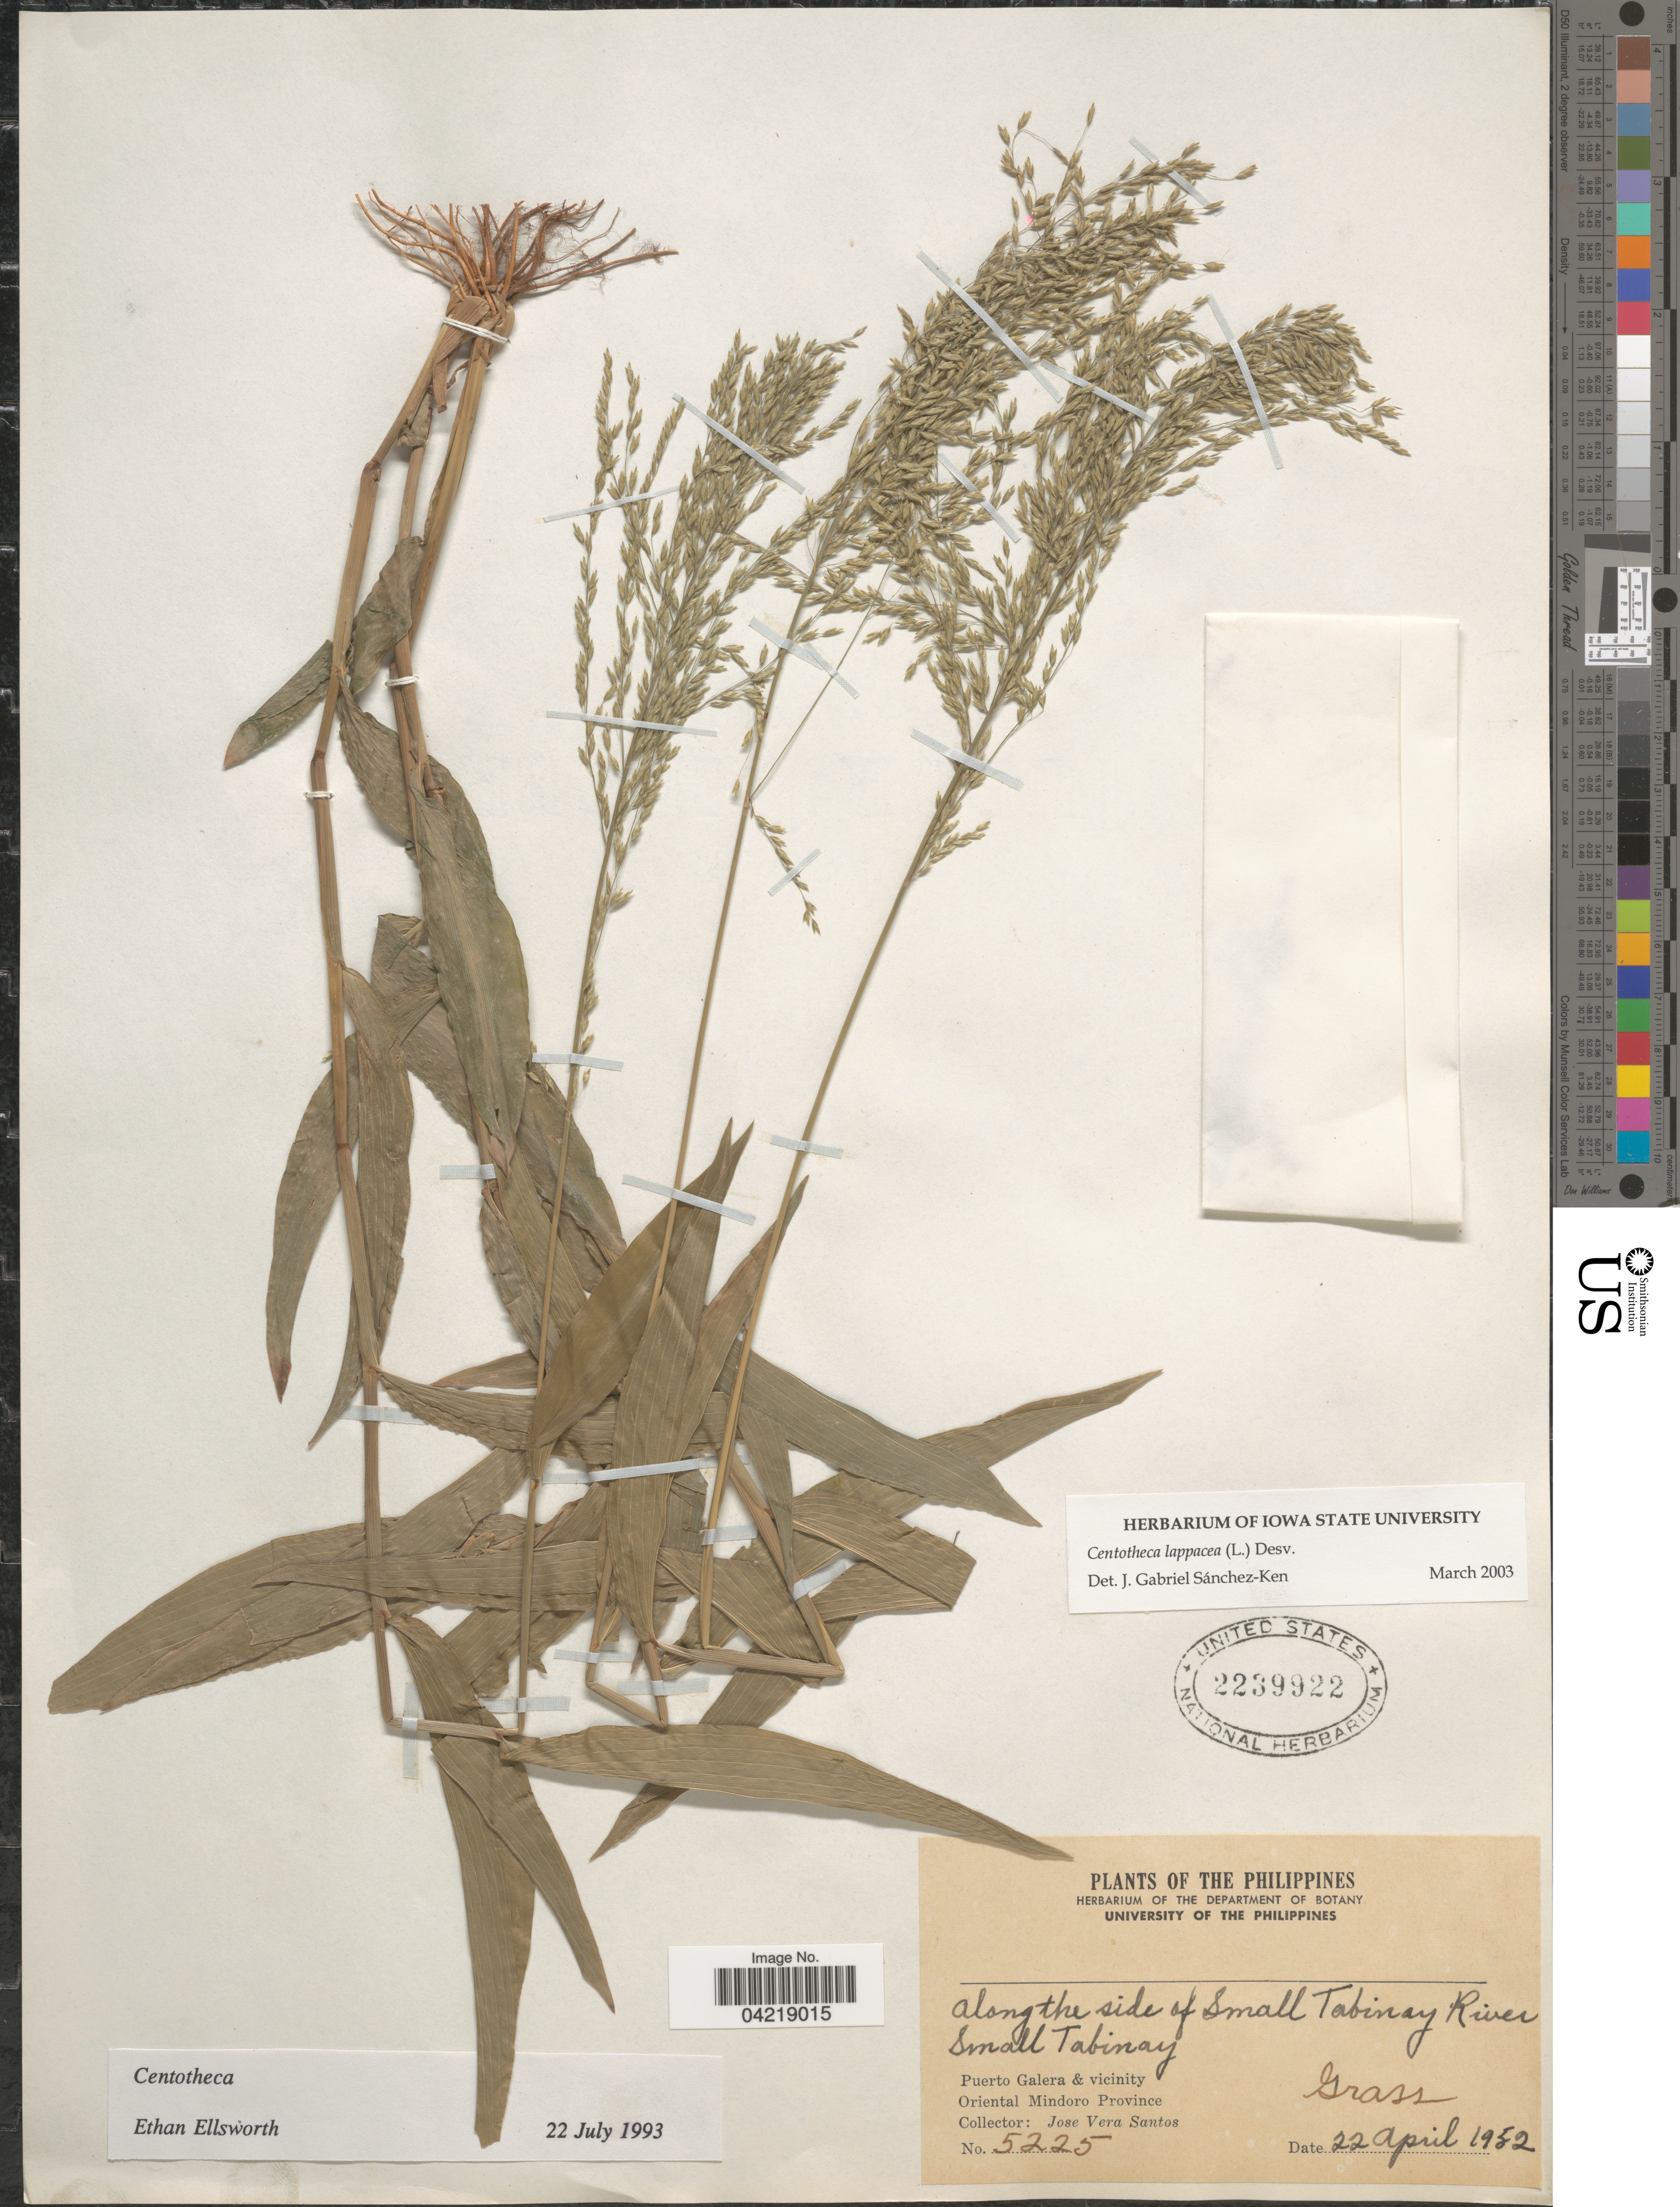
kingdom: Plantae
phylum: Tracheophyta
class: Liliopsida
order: Poales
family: Poaceae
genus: Centotheca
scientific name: Centotheca lappacea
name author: (L.) Desv.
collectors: J. Santos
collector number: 5225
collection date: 1952-04-22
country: Philippines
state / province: Mimaropa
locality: Along the side of Small Tabinay River Small Tabinay. Puerto Galera & vicinity. Oriental Mindoro Province.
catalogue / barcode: US 2239922